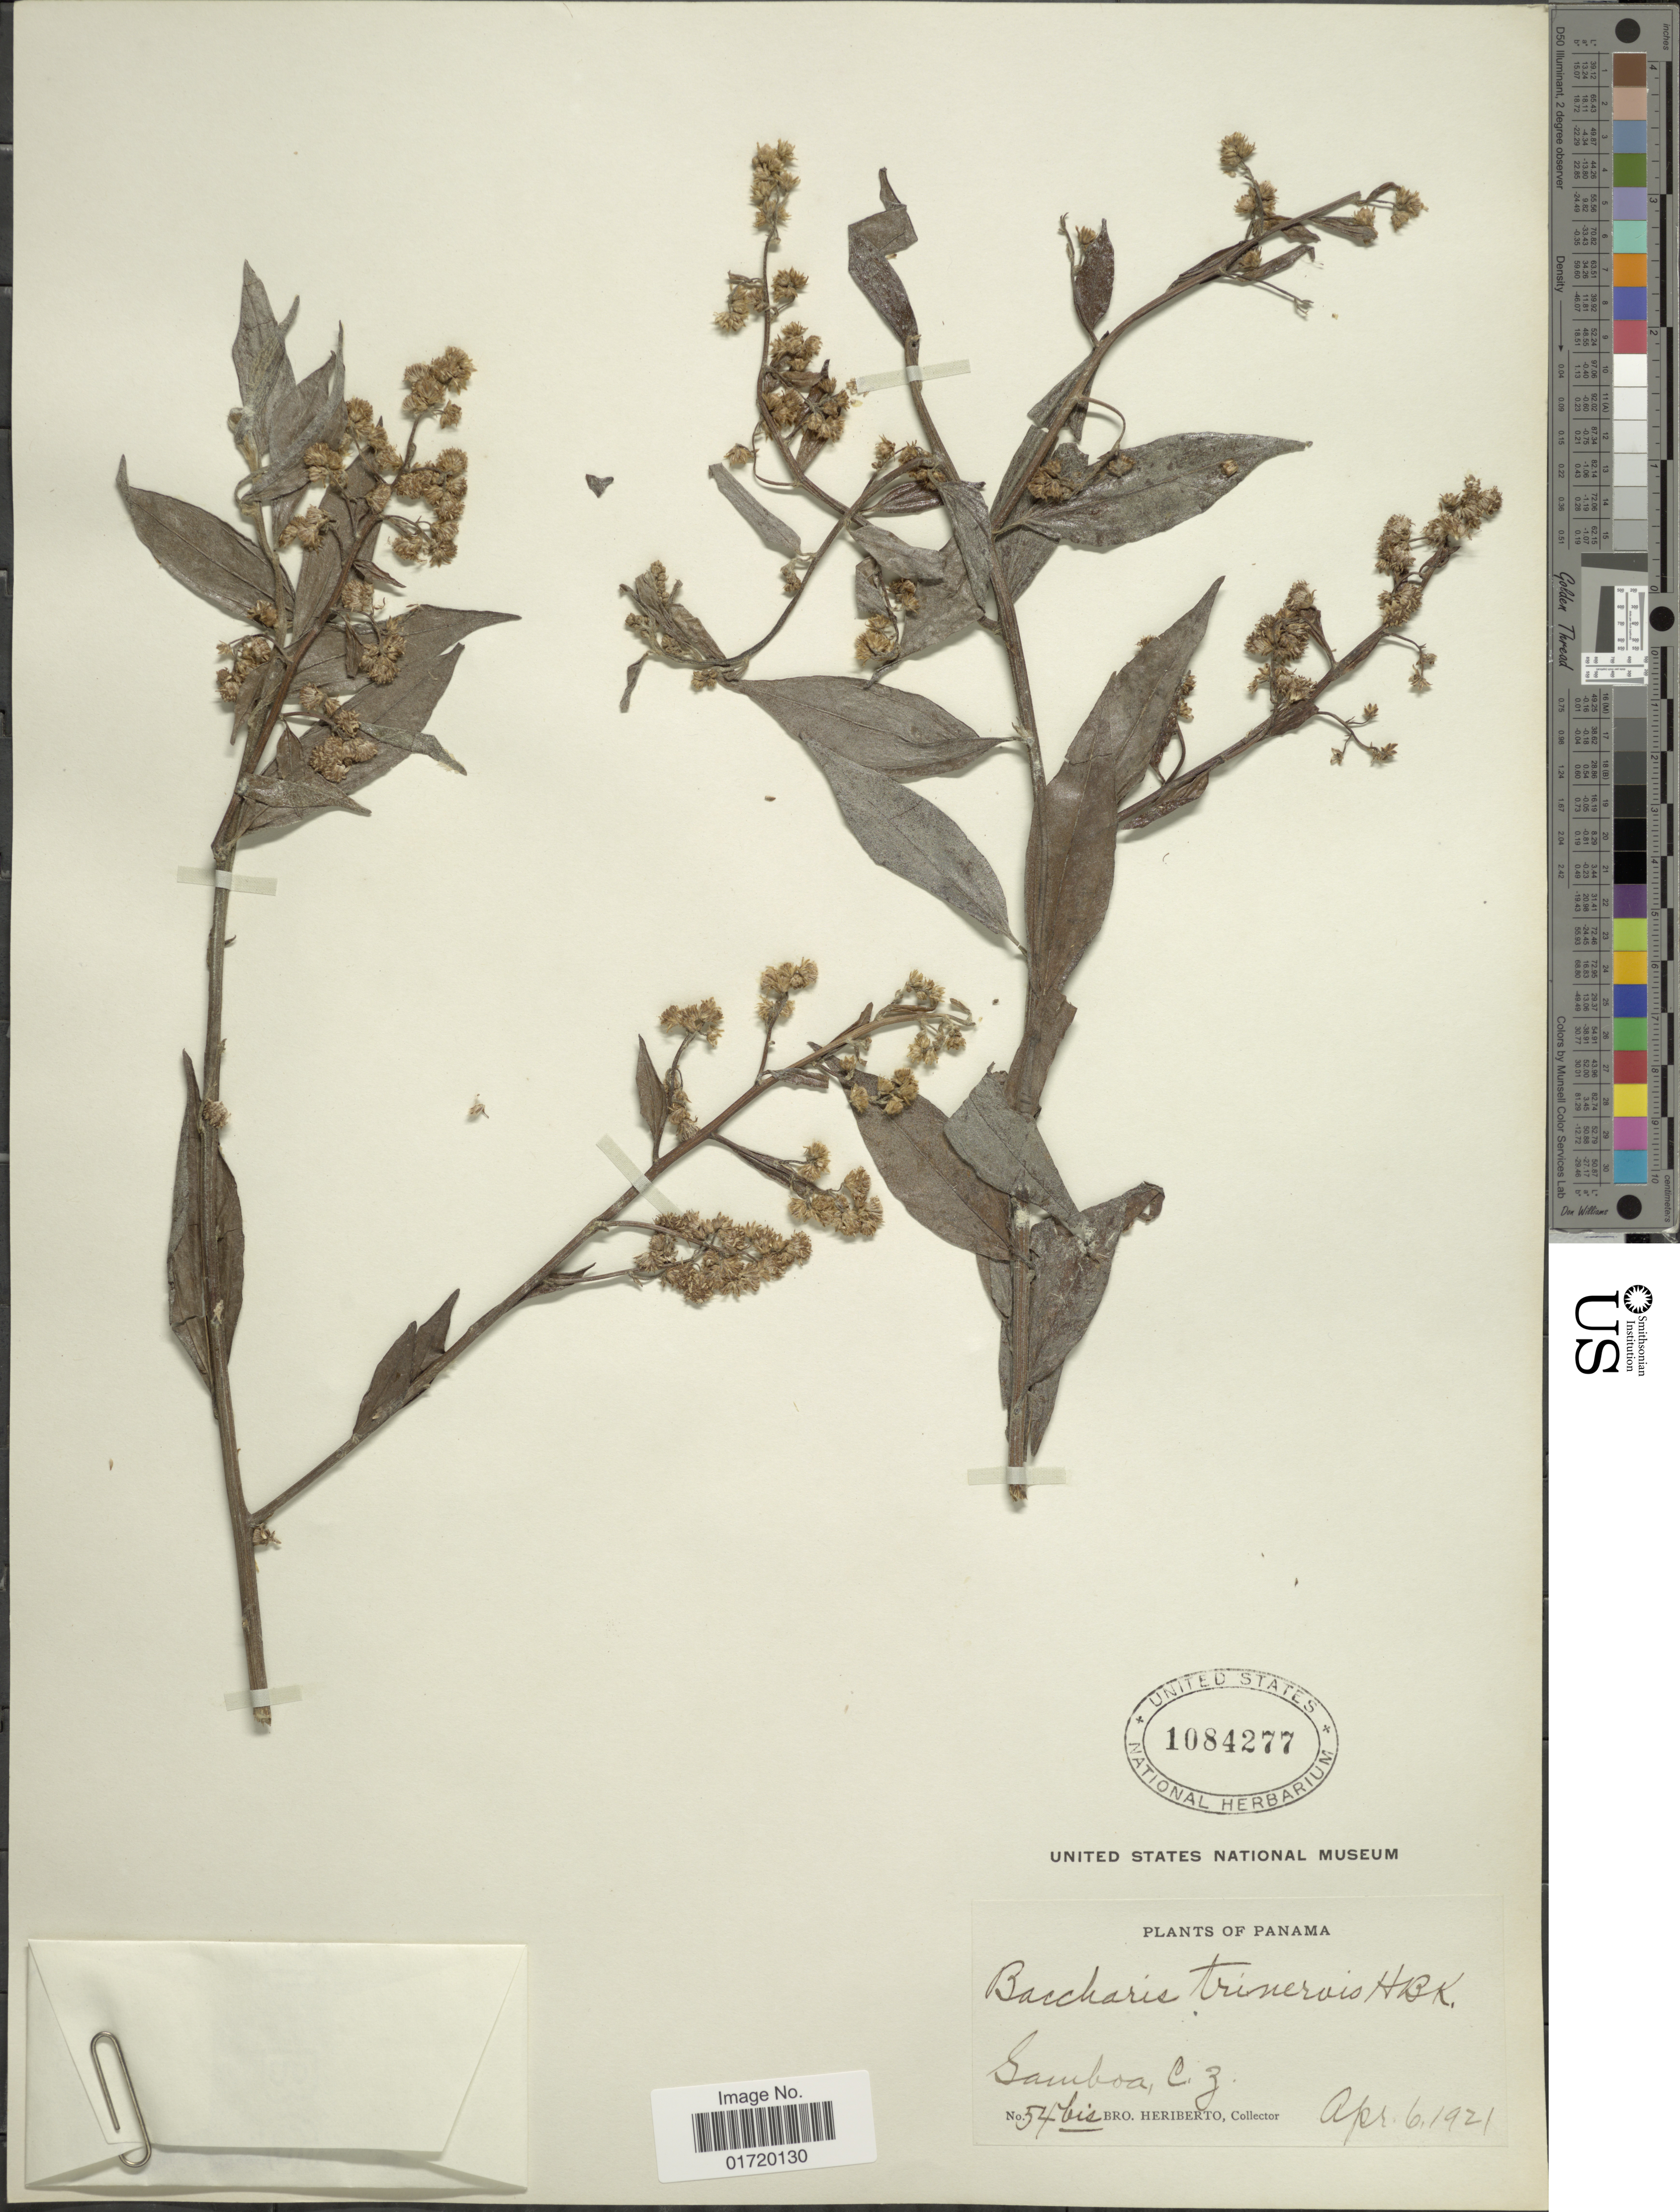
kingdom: Plantae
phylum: Tracheophyta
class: Magnoliopsida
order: Asterales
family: Asteraceae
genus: Baccharis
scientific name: Baccharis trinervis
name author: (Lam.) Pers.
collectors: B. Heriberto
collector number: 54bis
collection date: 1921-04-06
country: Panama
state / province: Colón / Panamá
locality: Samboa, C. Z.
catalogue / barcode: US 1084277